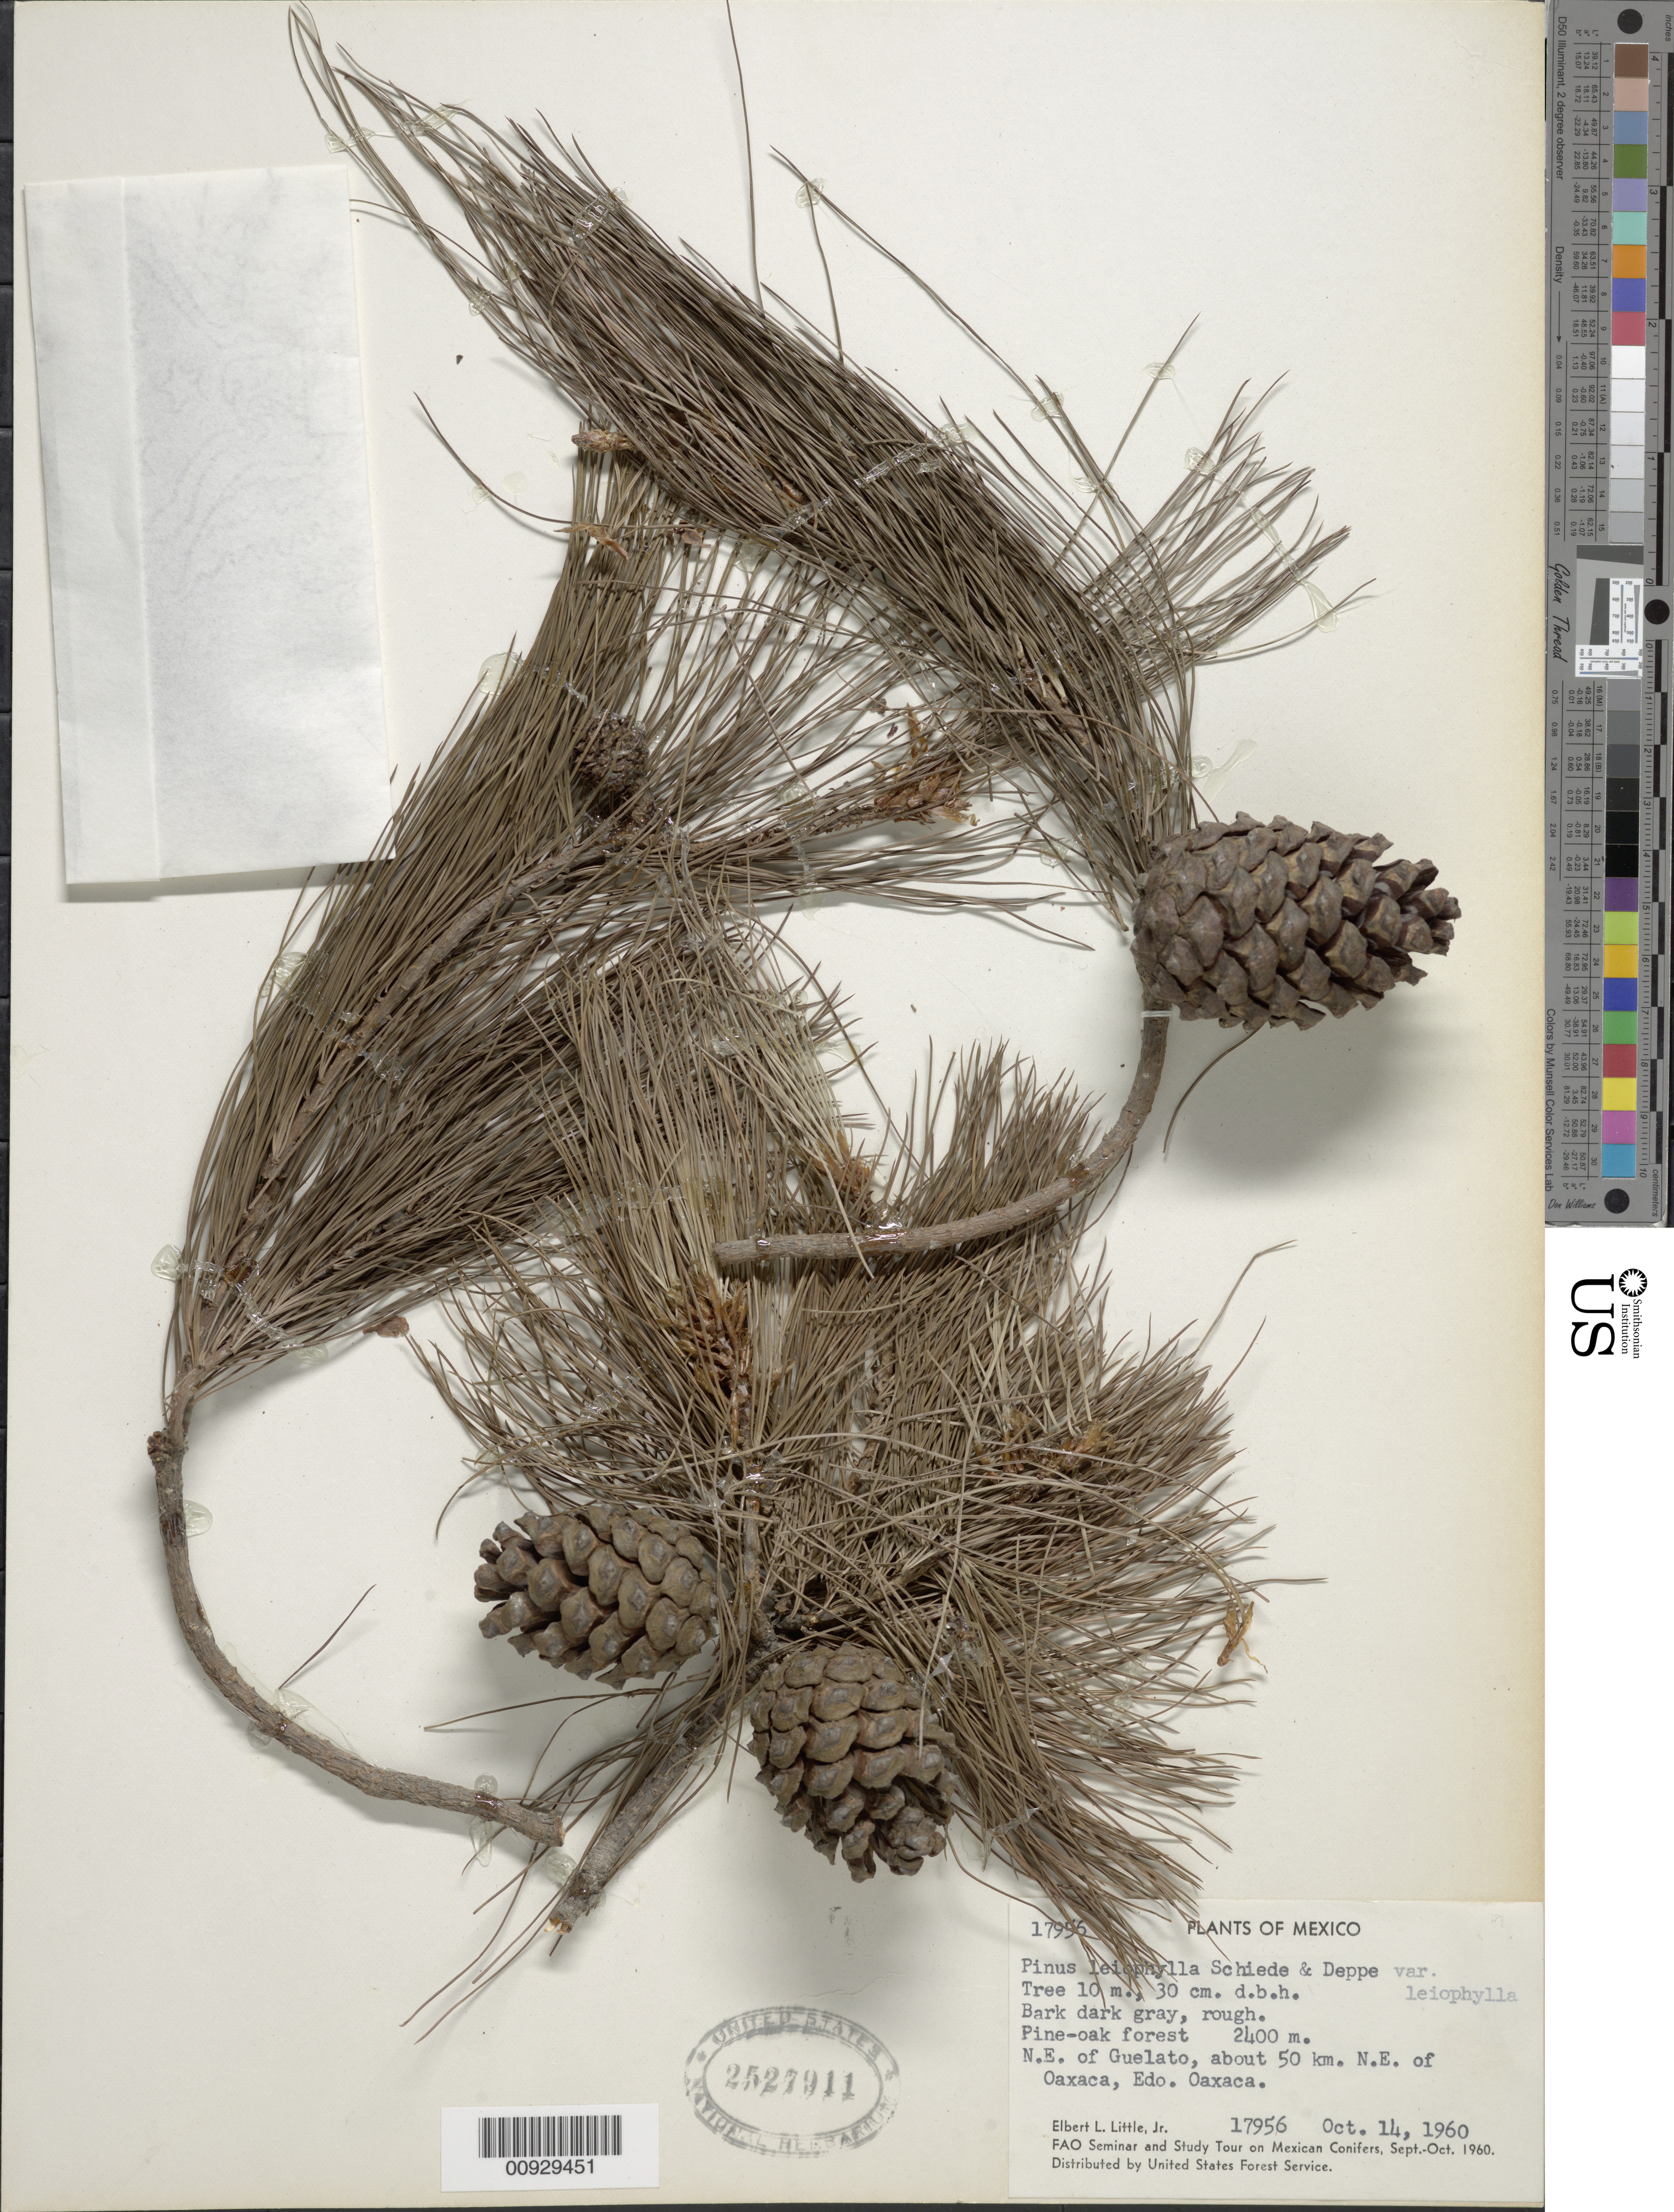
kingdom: Plantae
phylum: Tracheophyta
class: Pinopsida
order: Pinales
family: Pinaceae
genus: Pinus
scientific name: Pinus leiophylla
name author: Schiede ex Schltdl. & Cham.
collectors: E. L. Little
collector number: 17956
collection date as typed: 14 Oct 1960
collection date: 1960-10-14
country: Mexico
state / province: Oaxaca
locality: NE of Guelato, about 50 km. NE of Oaxaca, Edo. Oaxaca.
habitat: Pine-oak forest.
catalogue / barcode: US 2527911